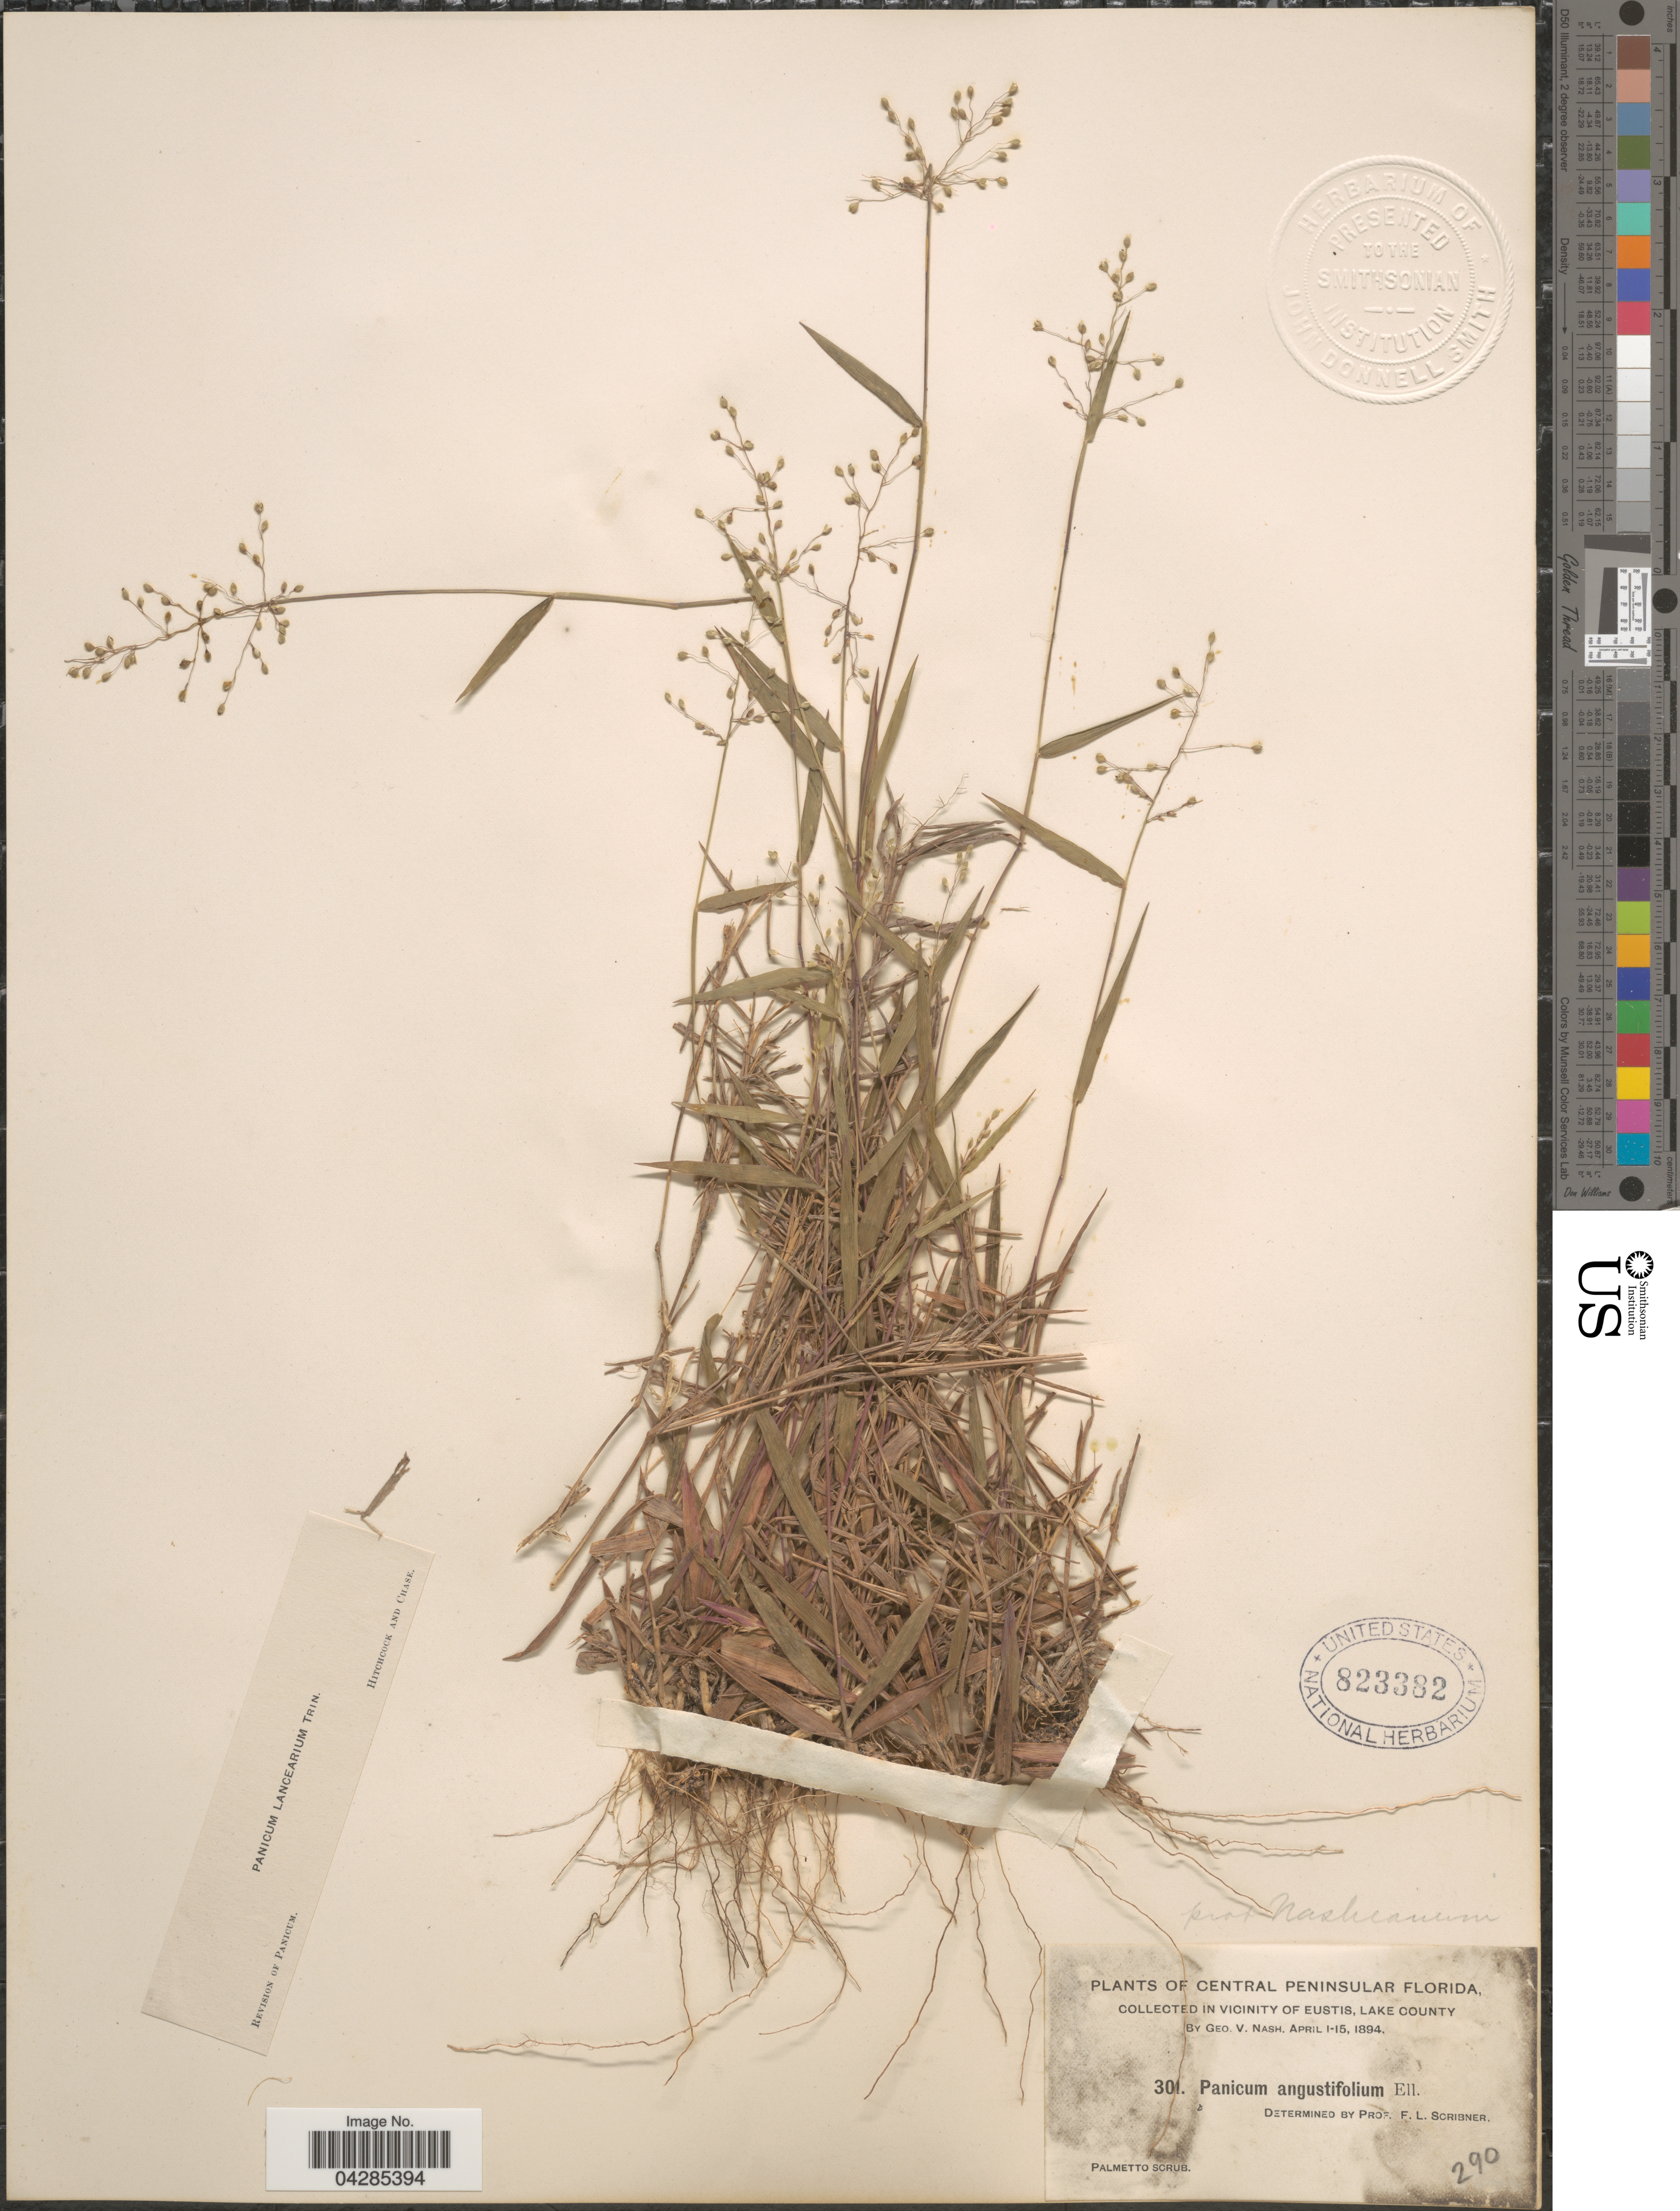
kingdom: Plantae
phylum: Tracheophyta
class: Liliopsida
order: Poales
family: Poaceae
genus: Dichanthelium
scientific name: Dichanthelium portoricense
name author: (Desv. ex Ham.) B.F. Hansen & Wunderlin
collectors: G. V. Nash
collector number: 301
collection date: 1894-04-01/1894-04-15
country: United States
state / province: Florida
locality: Central Peninsular Florida. In vicinity of Eustis, Lake County.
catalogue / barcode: US 823382